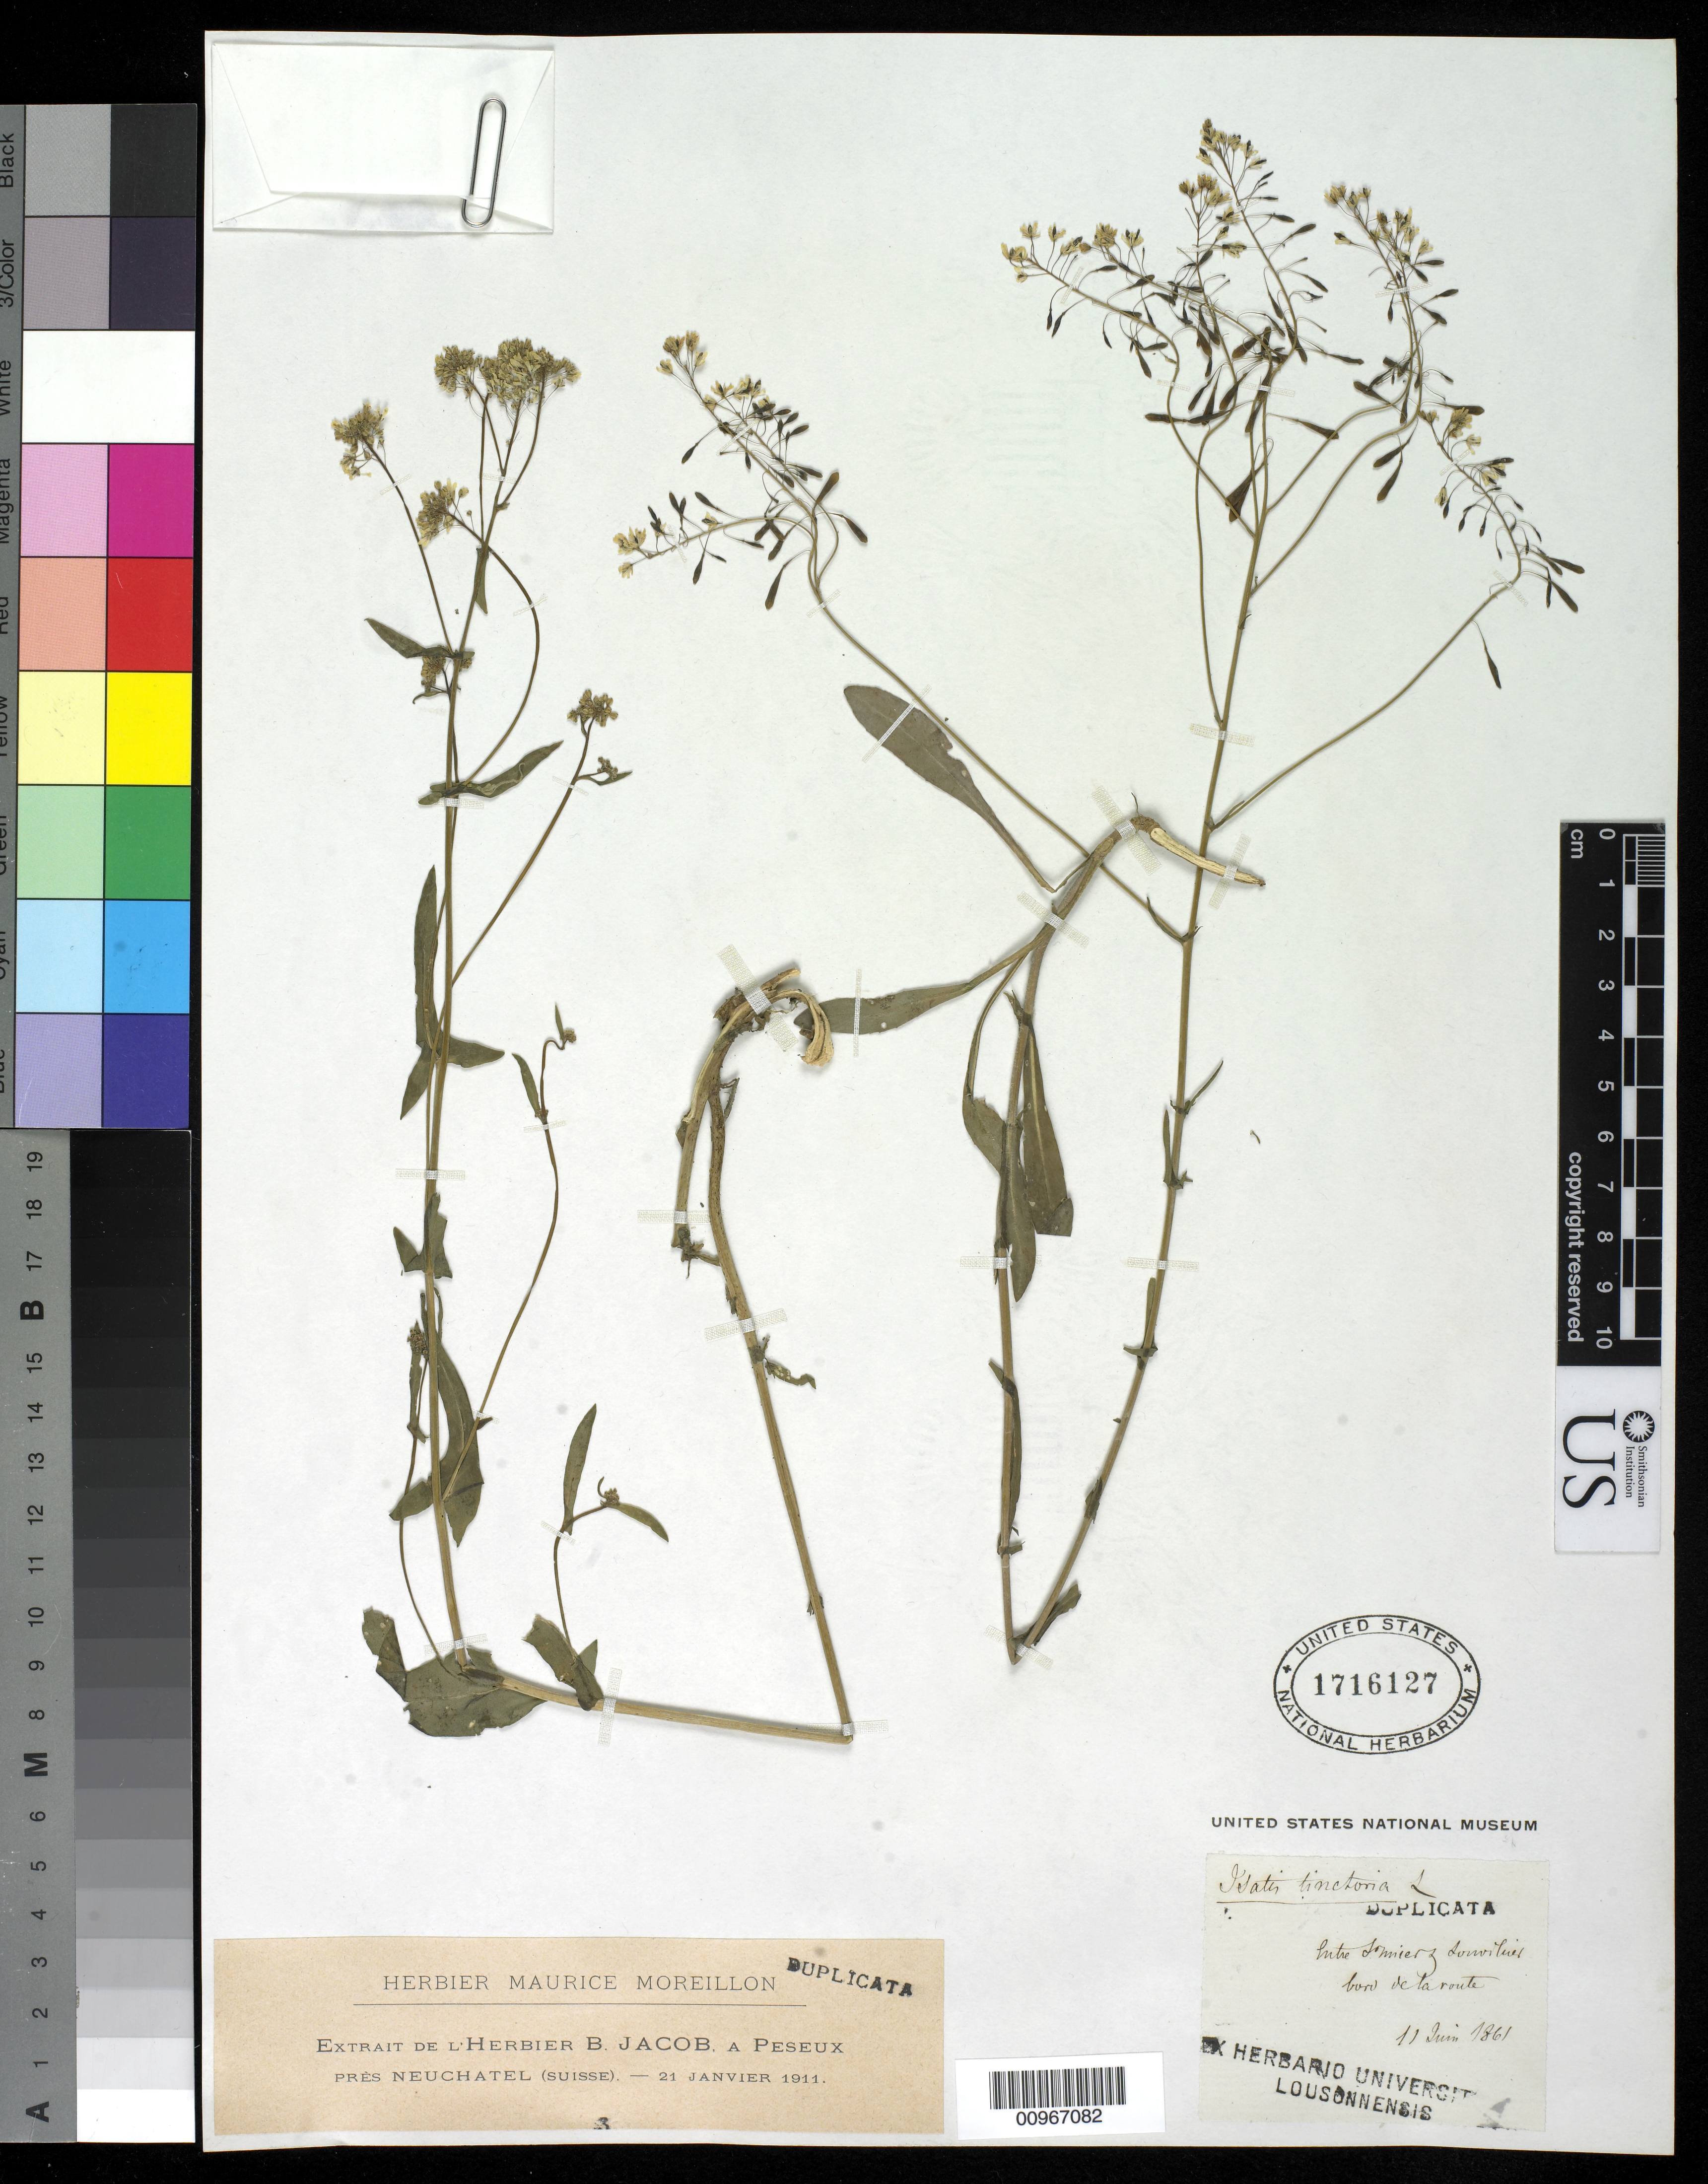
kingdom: Plantae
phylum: Tracheophyta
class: Magnoliopsida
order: Brassicales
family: Brassicaceae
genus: Isatis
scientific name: Isatis tinctoria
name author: L.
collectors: Jacob, B.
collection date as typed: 21 Jan 1911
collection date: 1911-01-21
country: Switzerland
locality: Neuchatel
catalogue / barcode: US 1716127